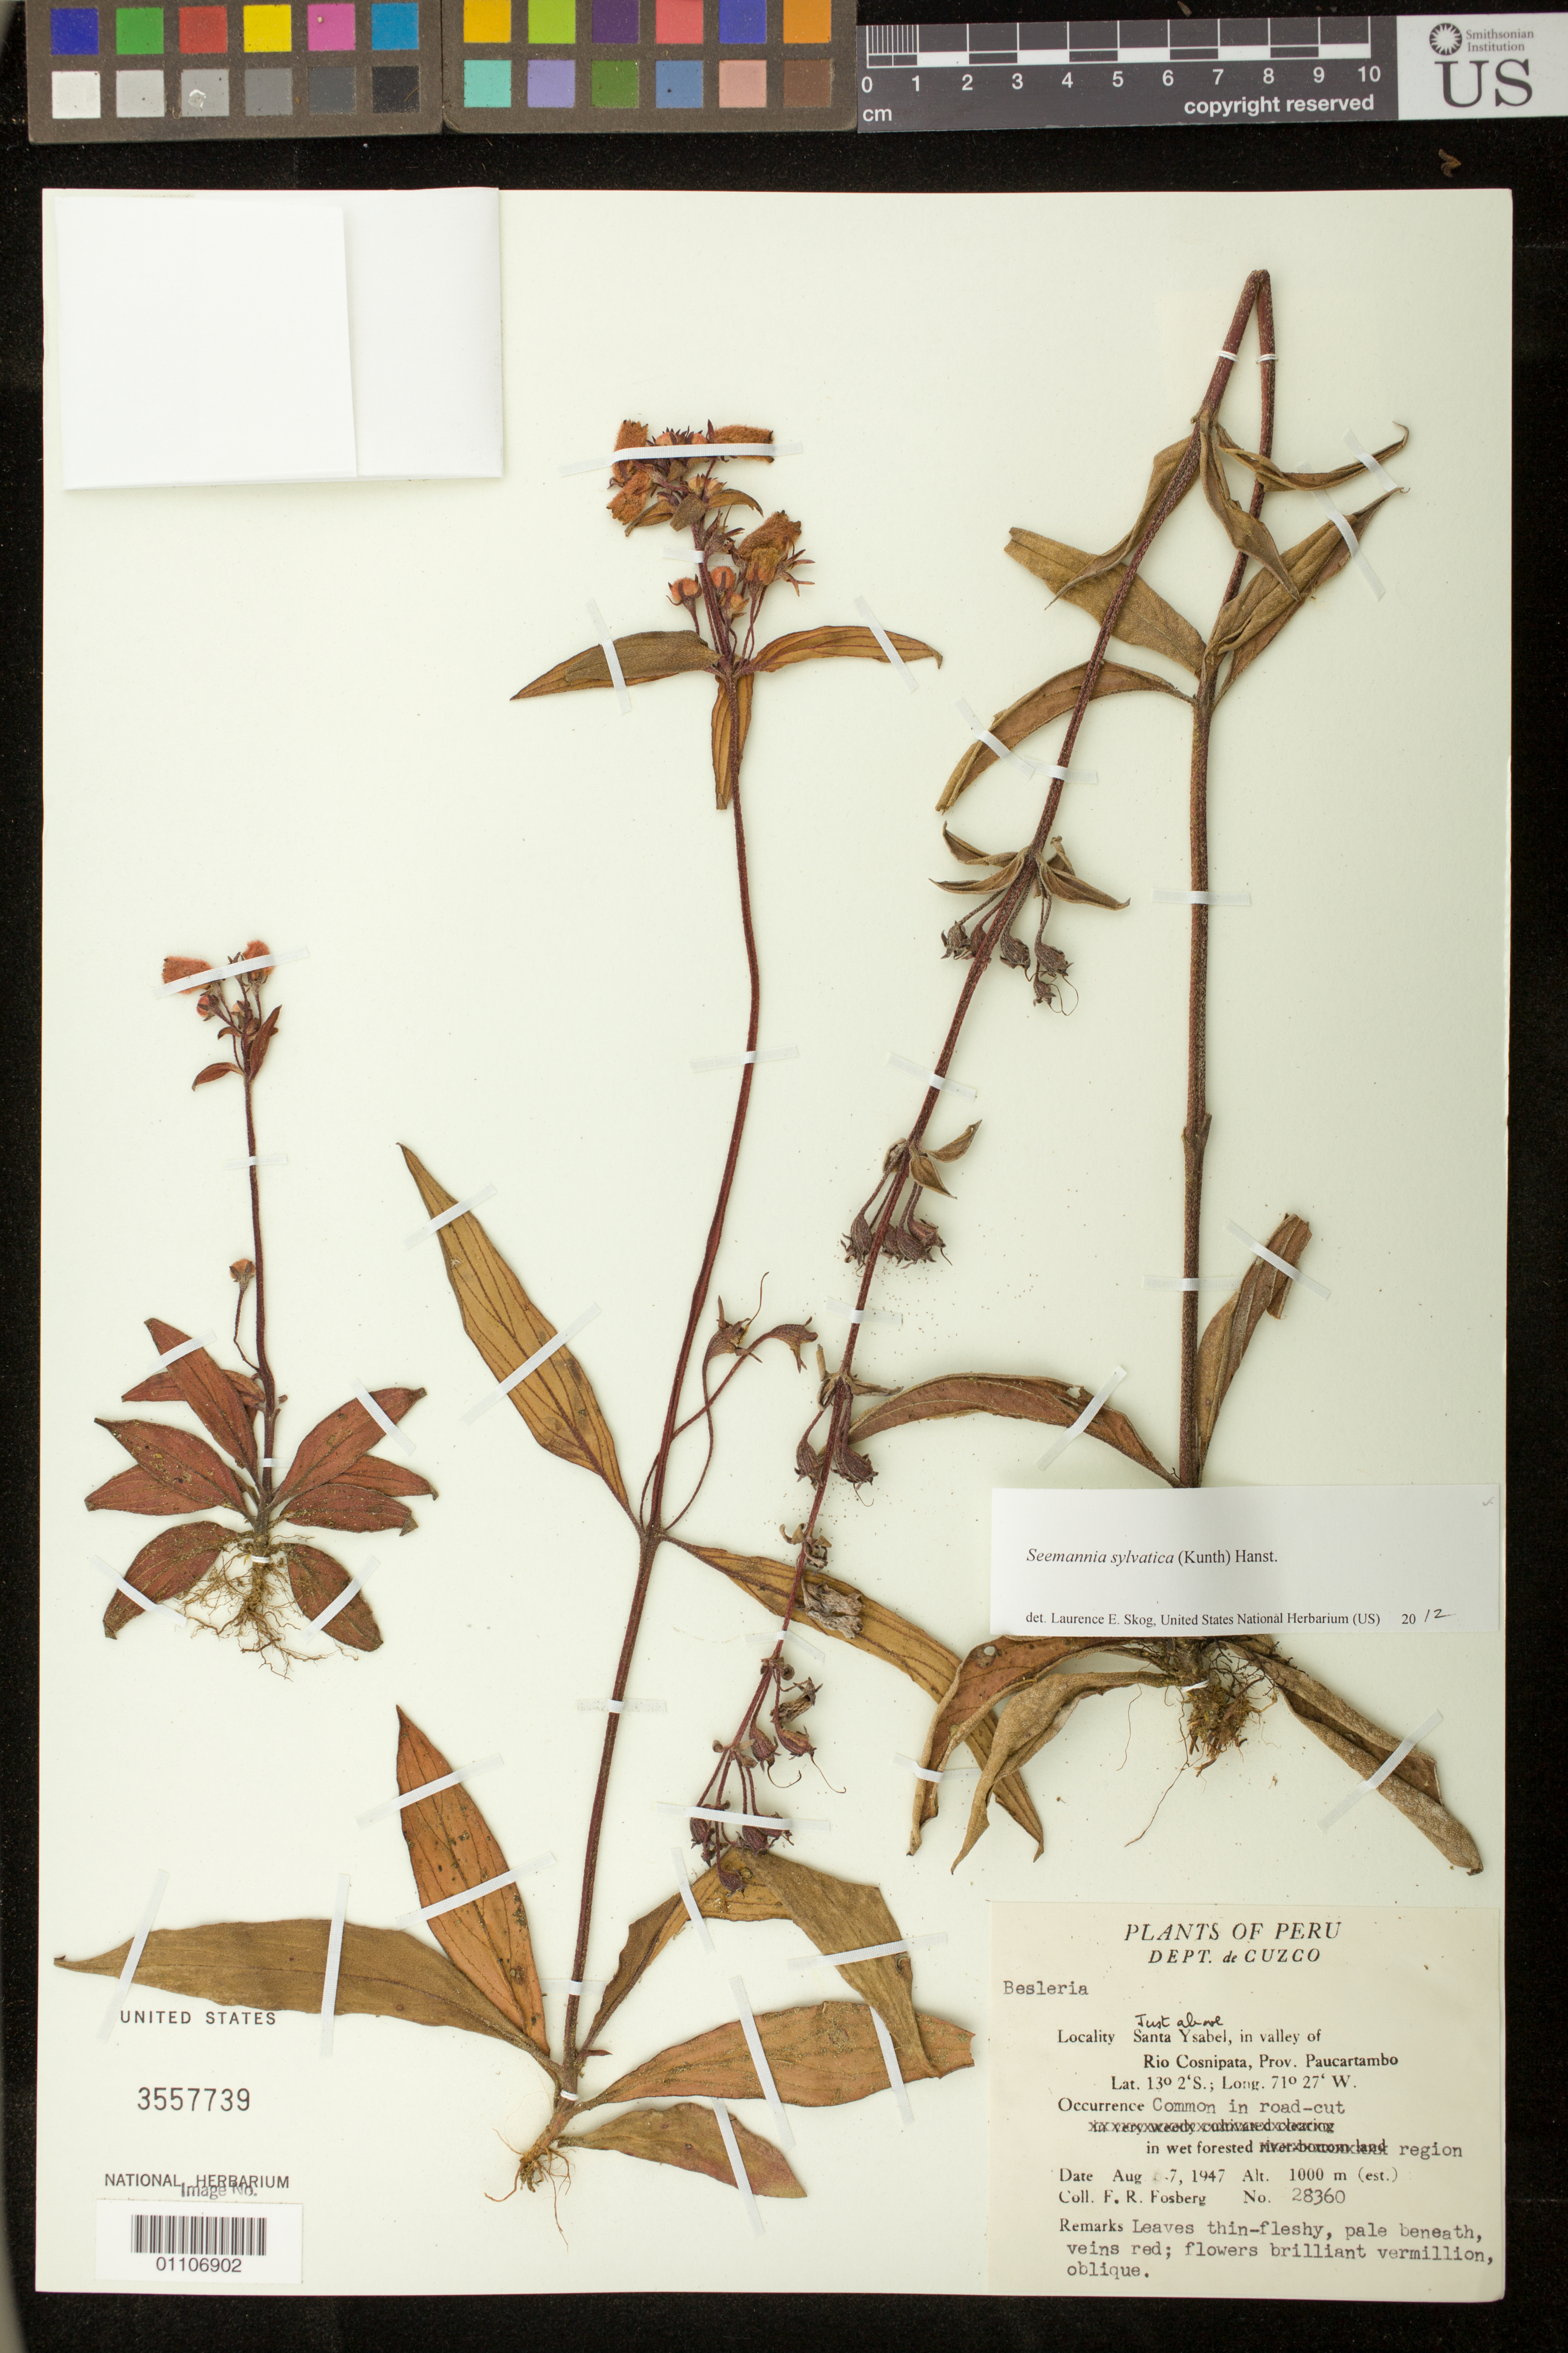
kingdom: Plantae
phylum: Tracheophyta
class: Magnoliopsida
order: Lamiales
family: Gesneriaceae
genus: Seemannia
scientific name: Seemannia sylvatica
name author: (Kunth) Hanst.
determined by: Skog, Laurence E.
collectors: F. R. Fosberg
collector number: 28360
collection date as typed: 07 Aug 1947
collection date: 1947-08-07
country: Peru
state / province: Cusco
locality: Santa Ysabel, in valley of Rio Cosnipata, Prov. Puacartambo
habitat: Common in road-cut, in wet forested region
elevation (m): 1000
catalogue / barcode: US 3557739